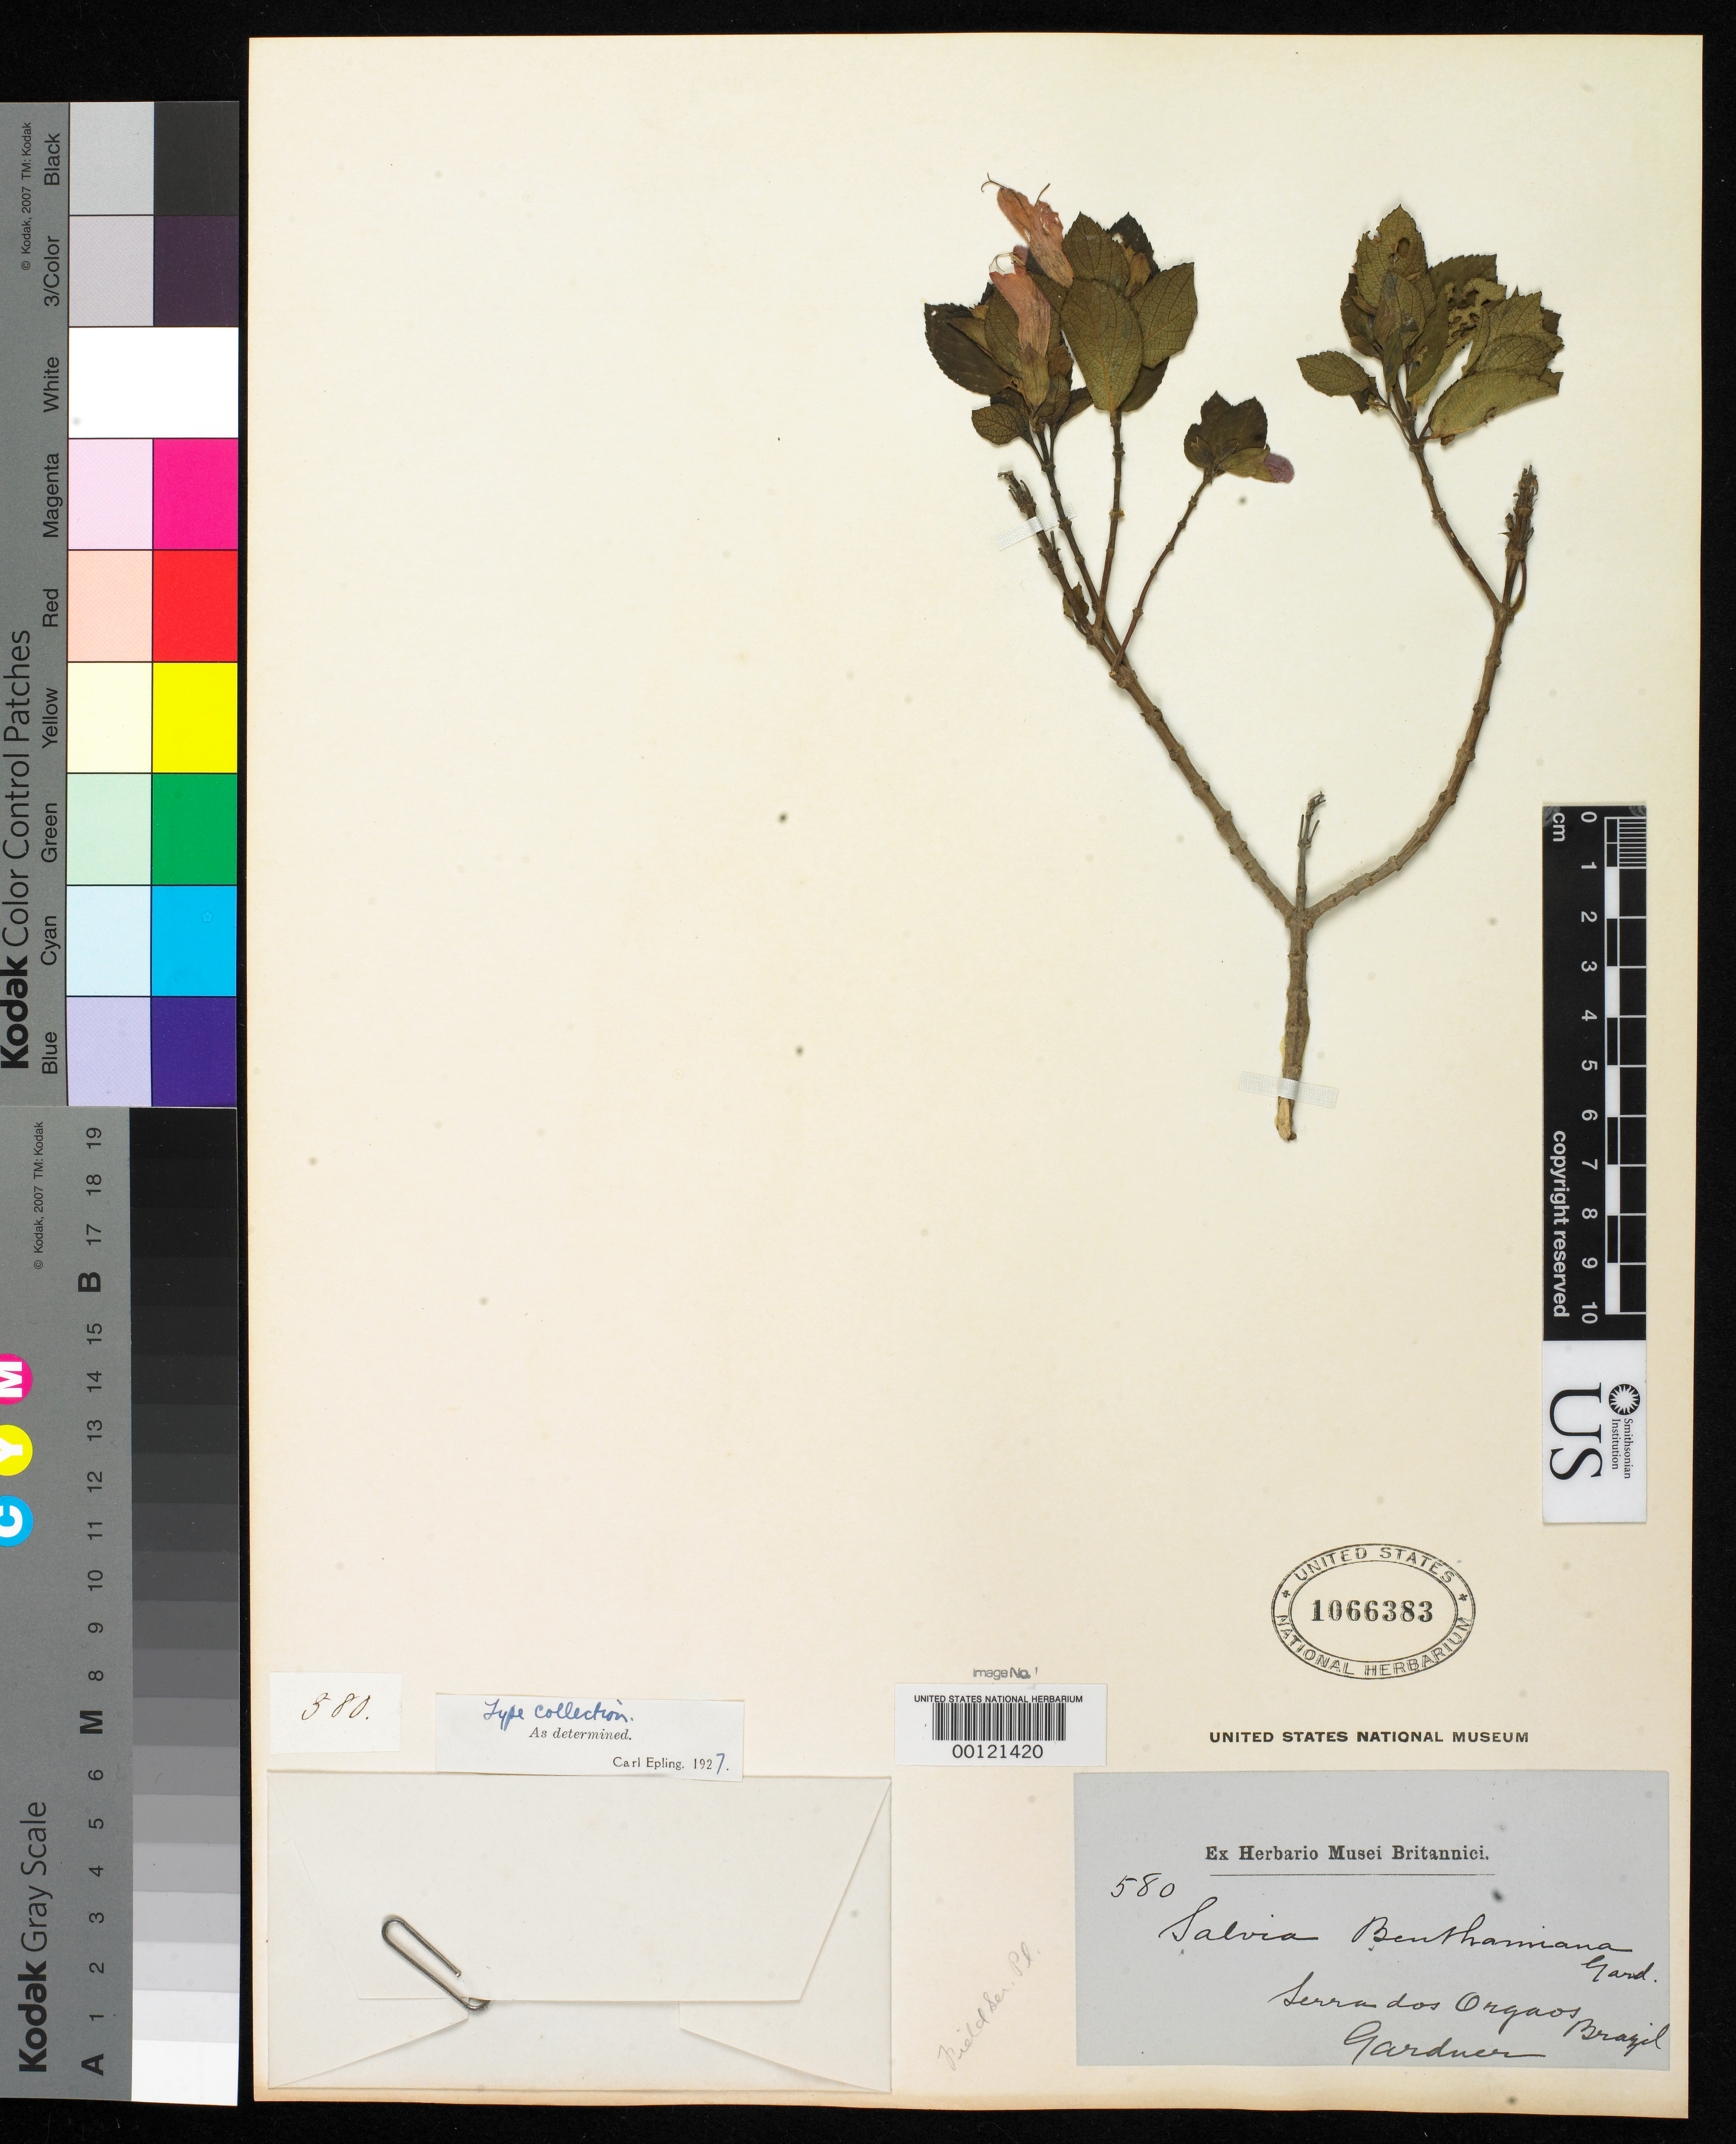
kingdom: Plantae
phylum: Tracheophyta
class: Magnoliopsida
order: Lamiales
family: Lamiaceae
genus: Salvia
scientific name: Salvia benthamiana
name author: Gardner in Fielding & Gardner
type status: Isotype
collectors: G. Gardner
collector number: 580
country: Brazil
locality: Serra dos Orgaos.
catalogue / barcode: US 1066383